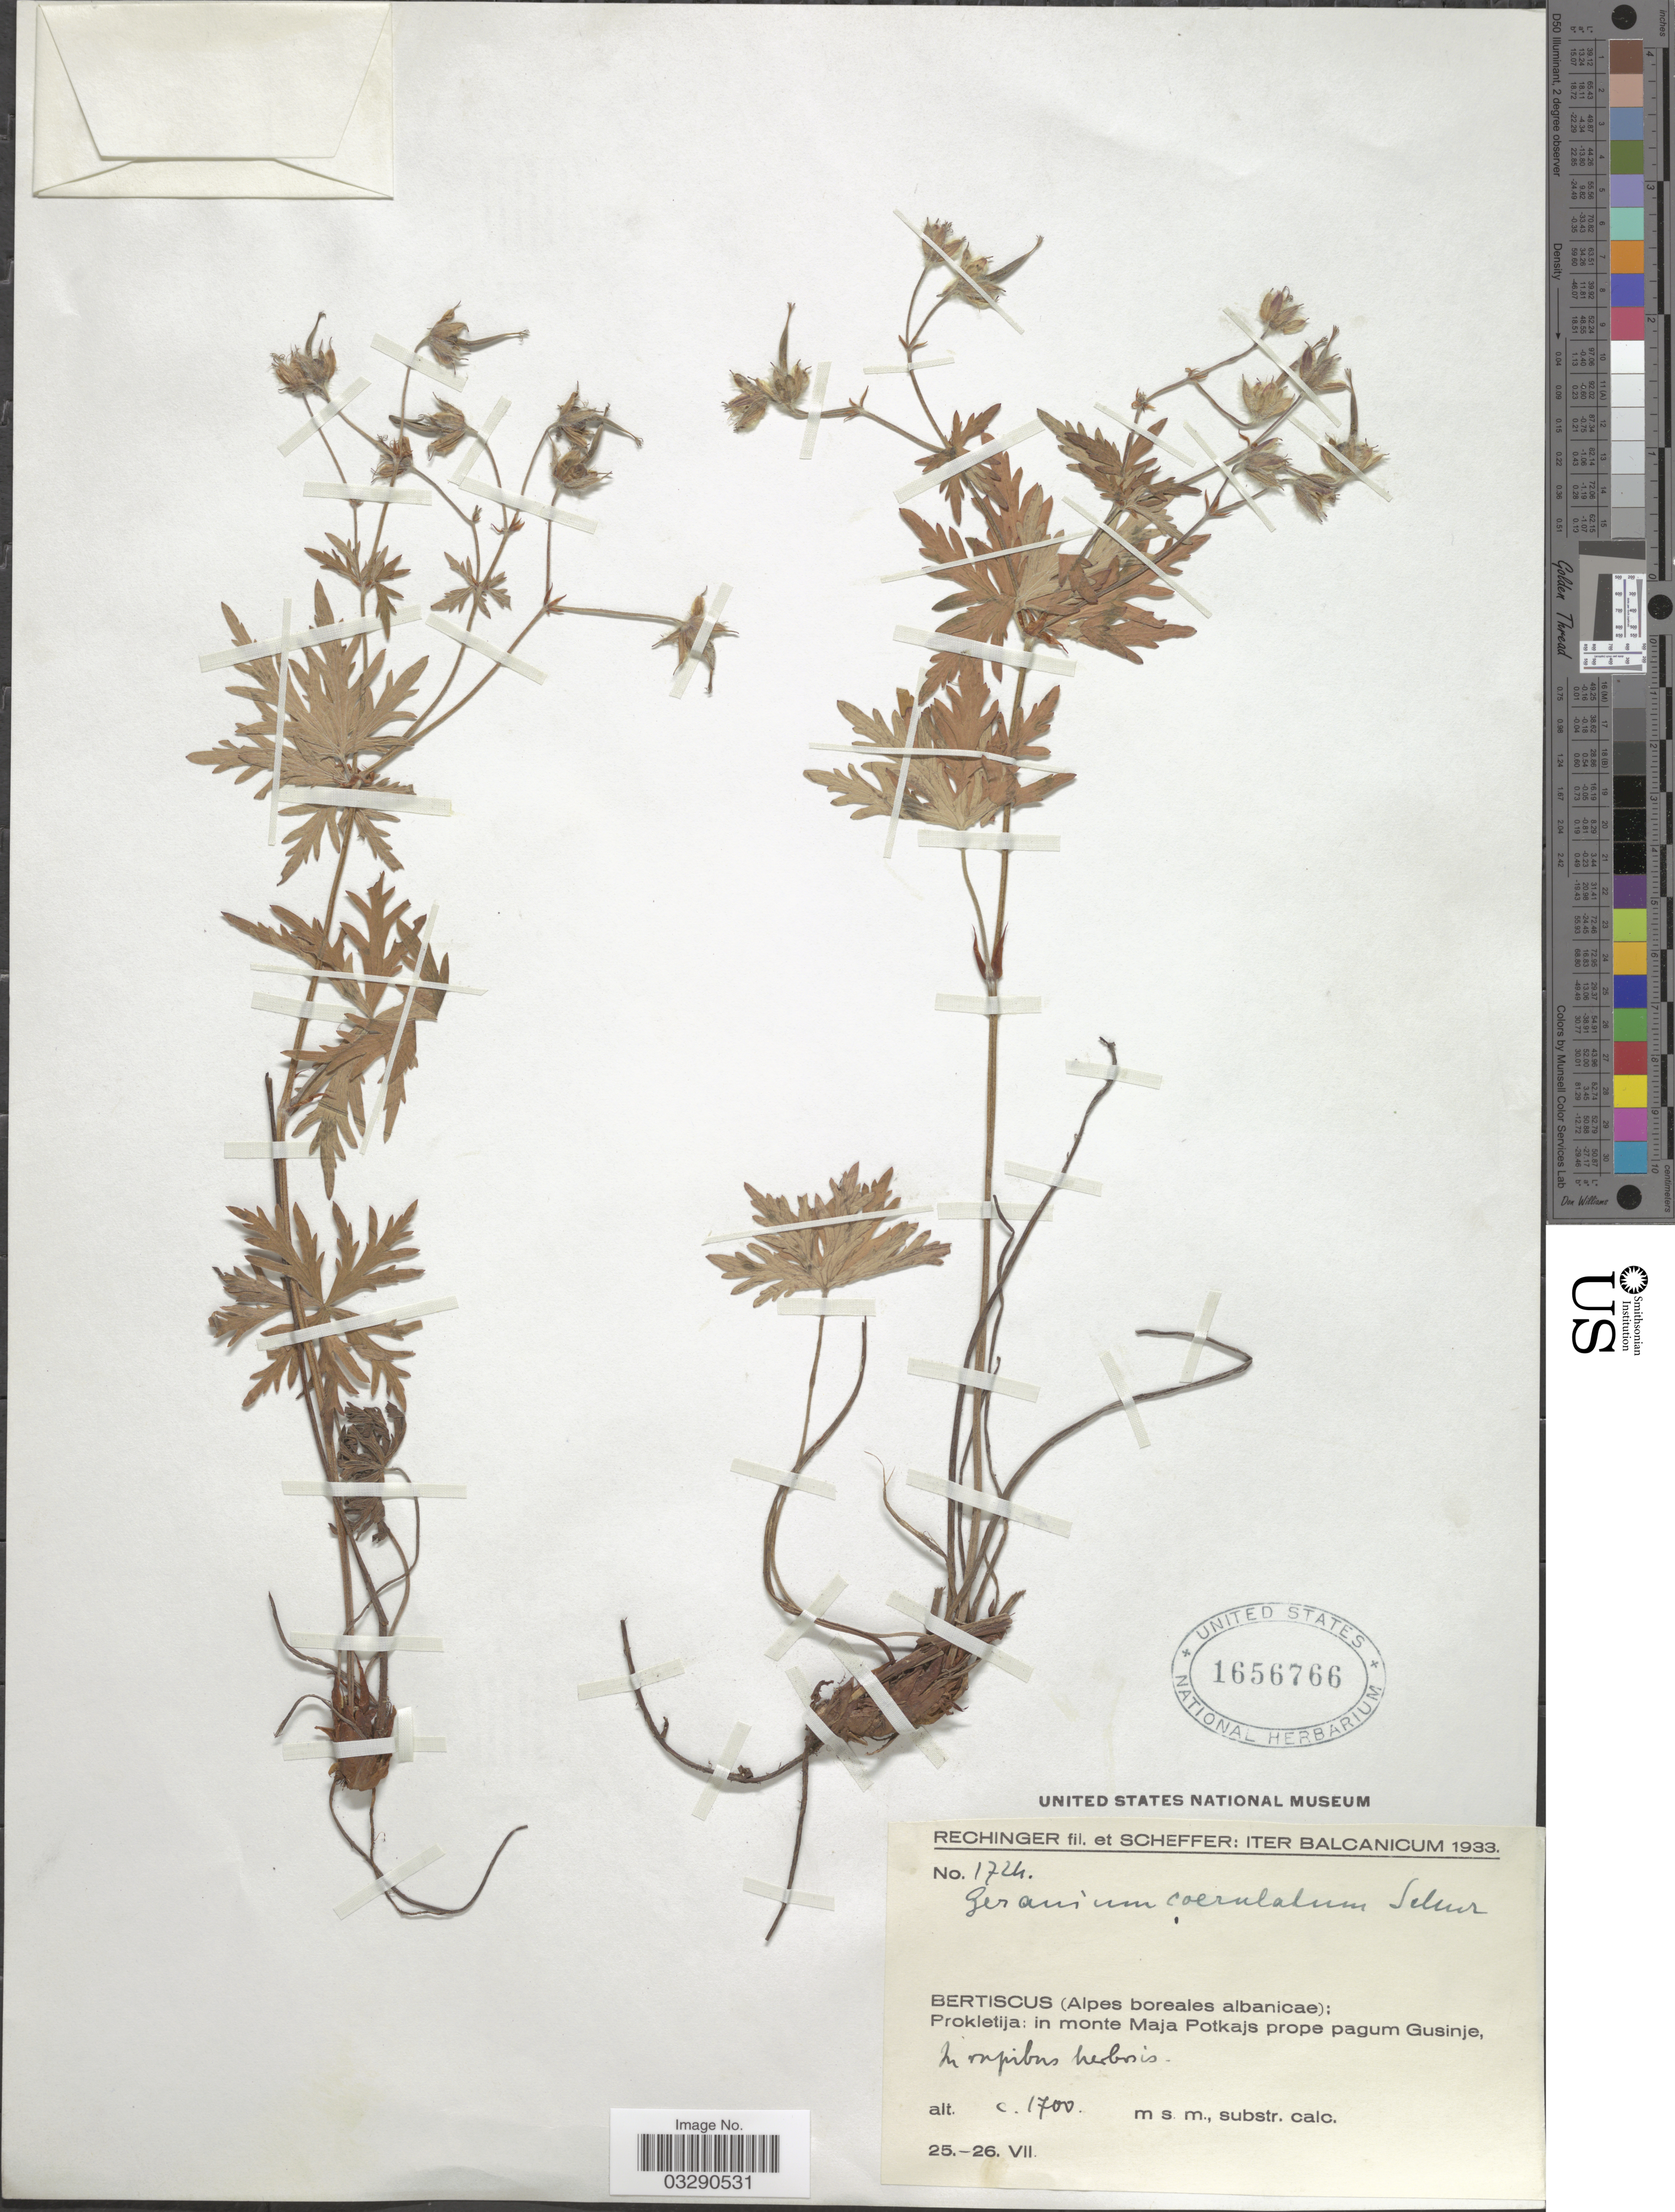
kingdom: Plantae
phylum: Tracheophyta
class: Magnoliopsida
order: Geraniales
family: Geraniaceae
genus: Geranium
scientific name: Geranium caeruleatum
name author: Schur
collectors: -- Rechinger & Scheffer, --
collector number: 1724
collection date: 1933-07-25/1933-07-26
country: Albania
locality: Iter Balcanicum. Bertiscus (Alpes boreales albanicae); Prokletija: in monte Maja Potkajs prope pagum Gusinje.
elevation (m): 1700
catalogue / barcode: US 1656766